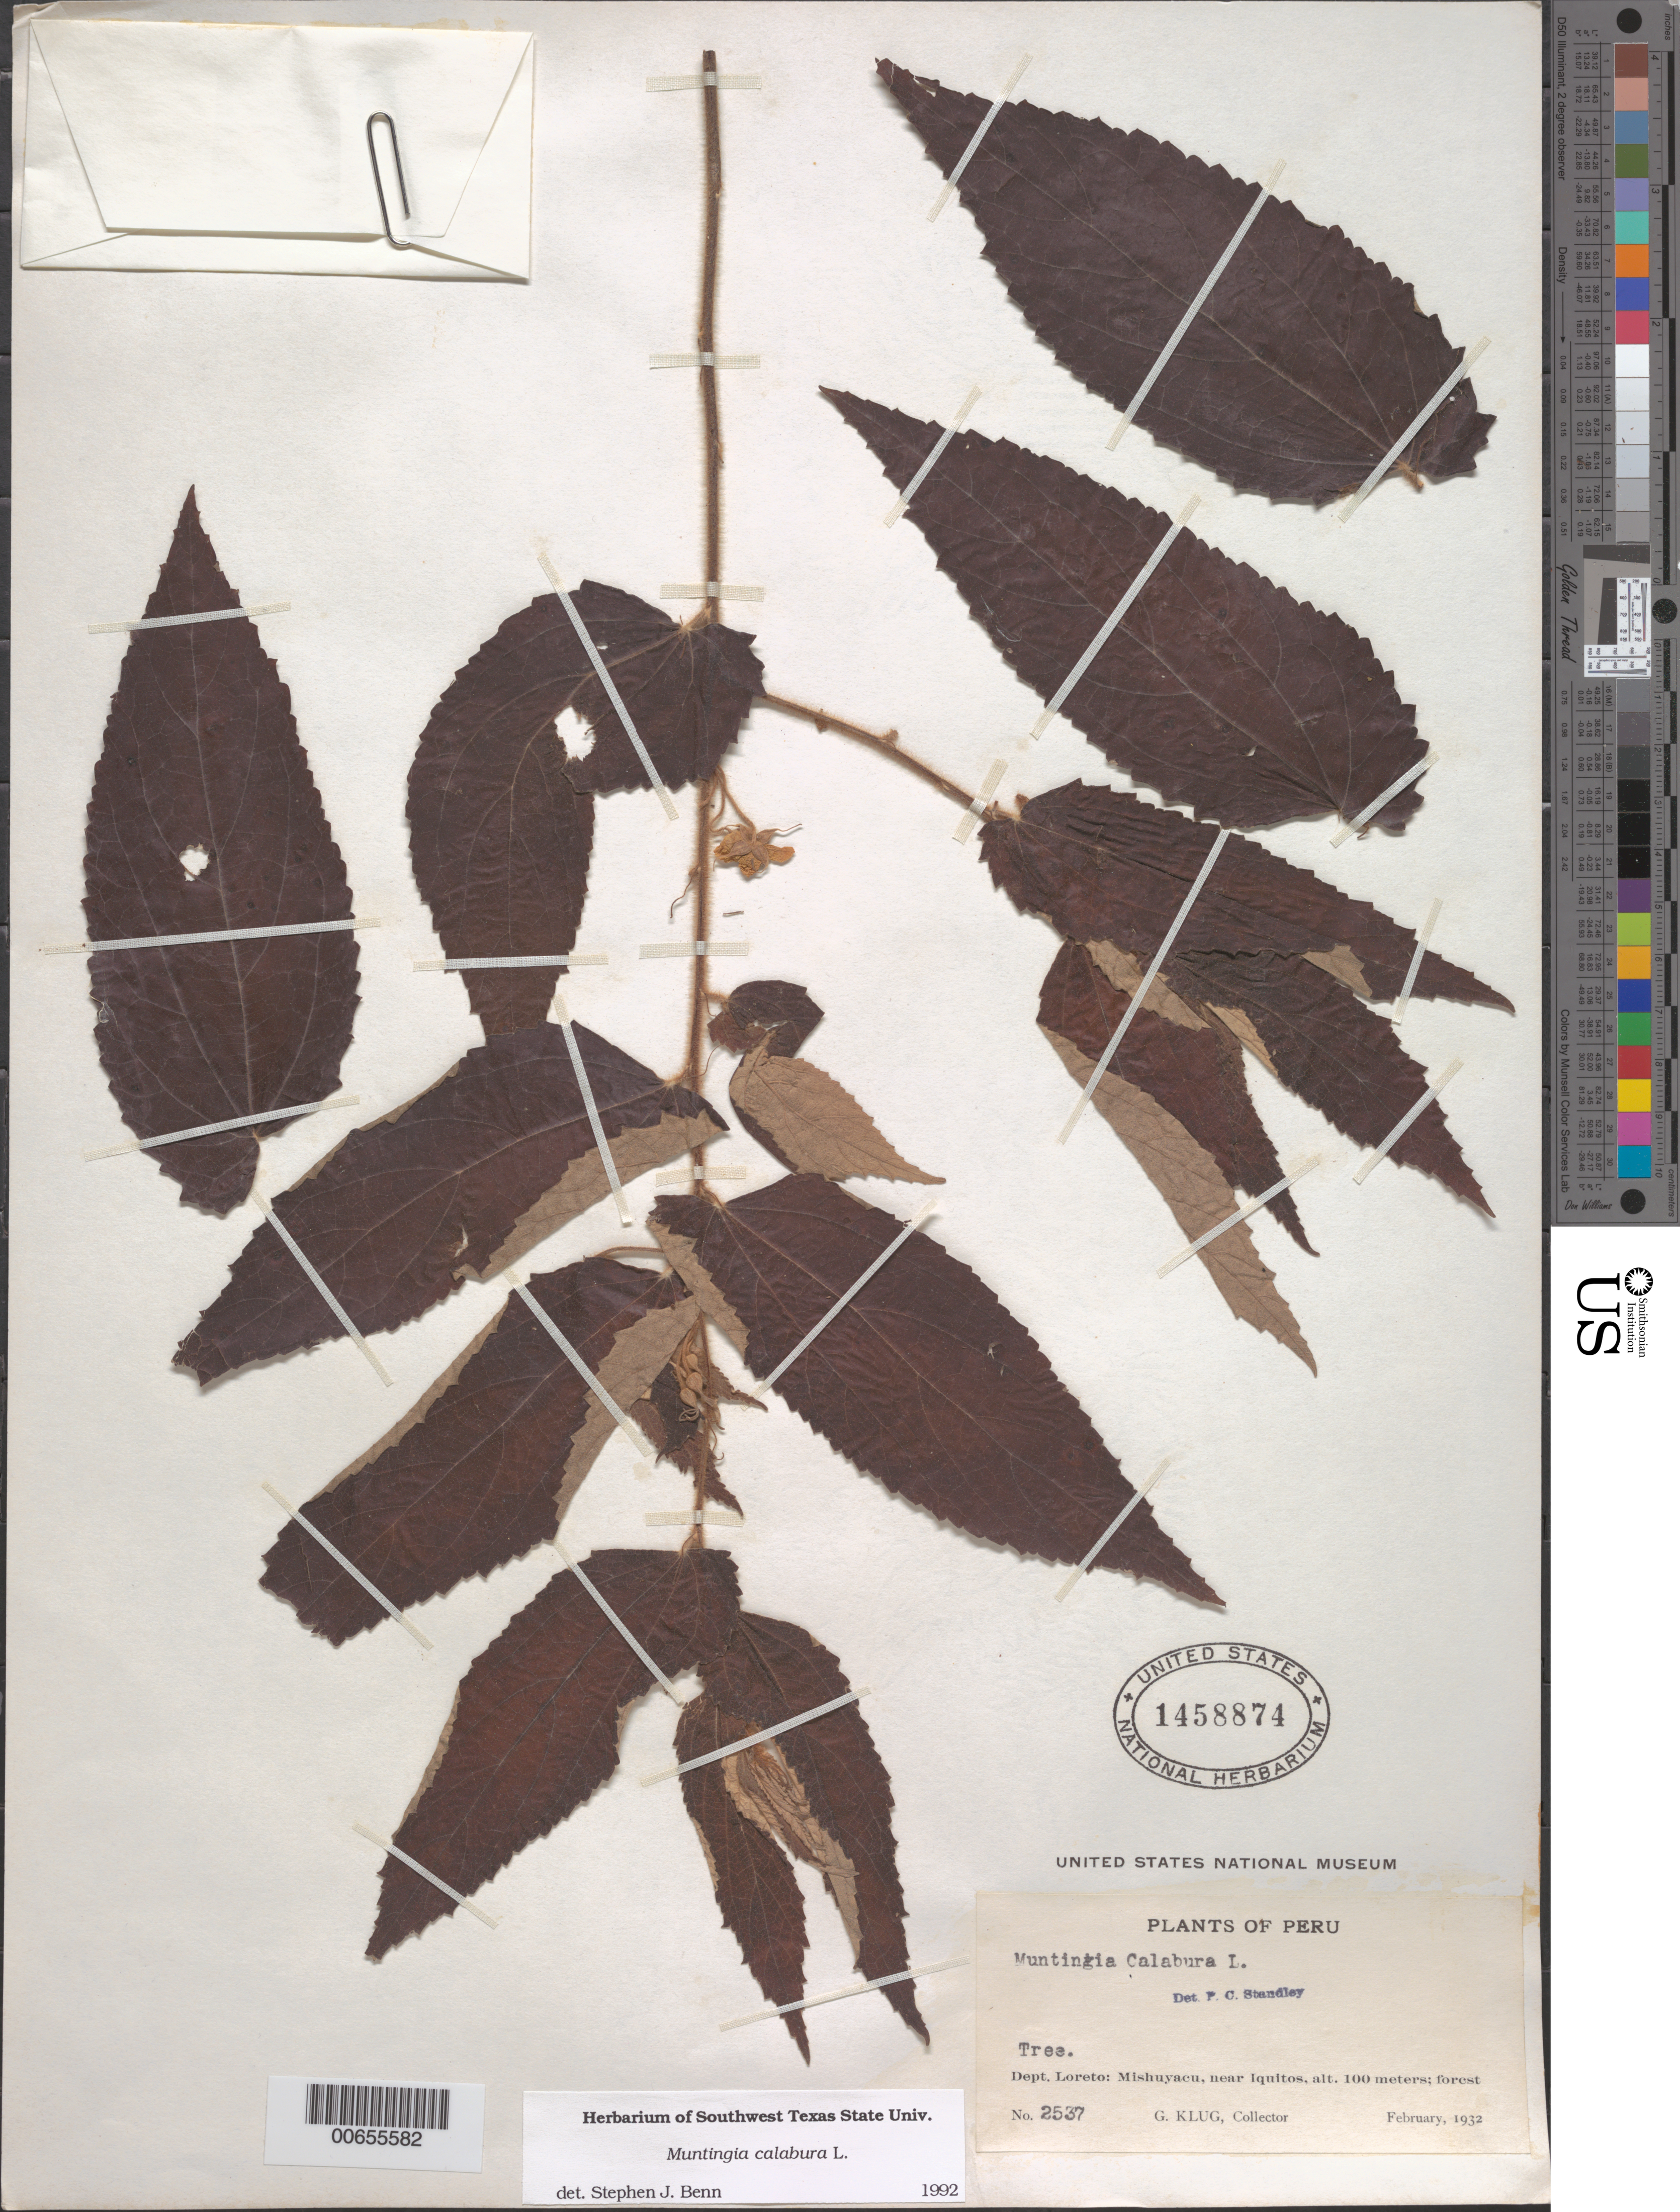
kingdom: Plantae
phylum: Tracheophyta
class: Magnoliopsida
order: Malvales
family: Muntingiaceae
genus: Muntingia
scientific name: Muntingia calabura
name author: L.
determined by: Benn, S. J.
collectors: G. Klug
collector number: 2537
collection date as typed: Feb 1932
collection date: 1932-02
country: Peru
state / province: Loreto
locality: Mishuyacu, near Iquitos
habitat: Forest.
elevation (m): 100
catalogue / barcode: US 1458874